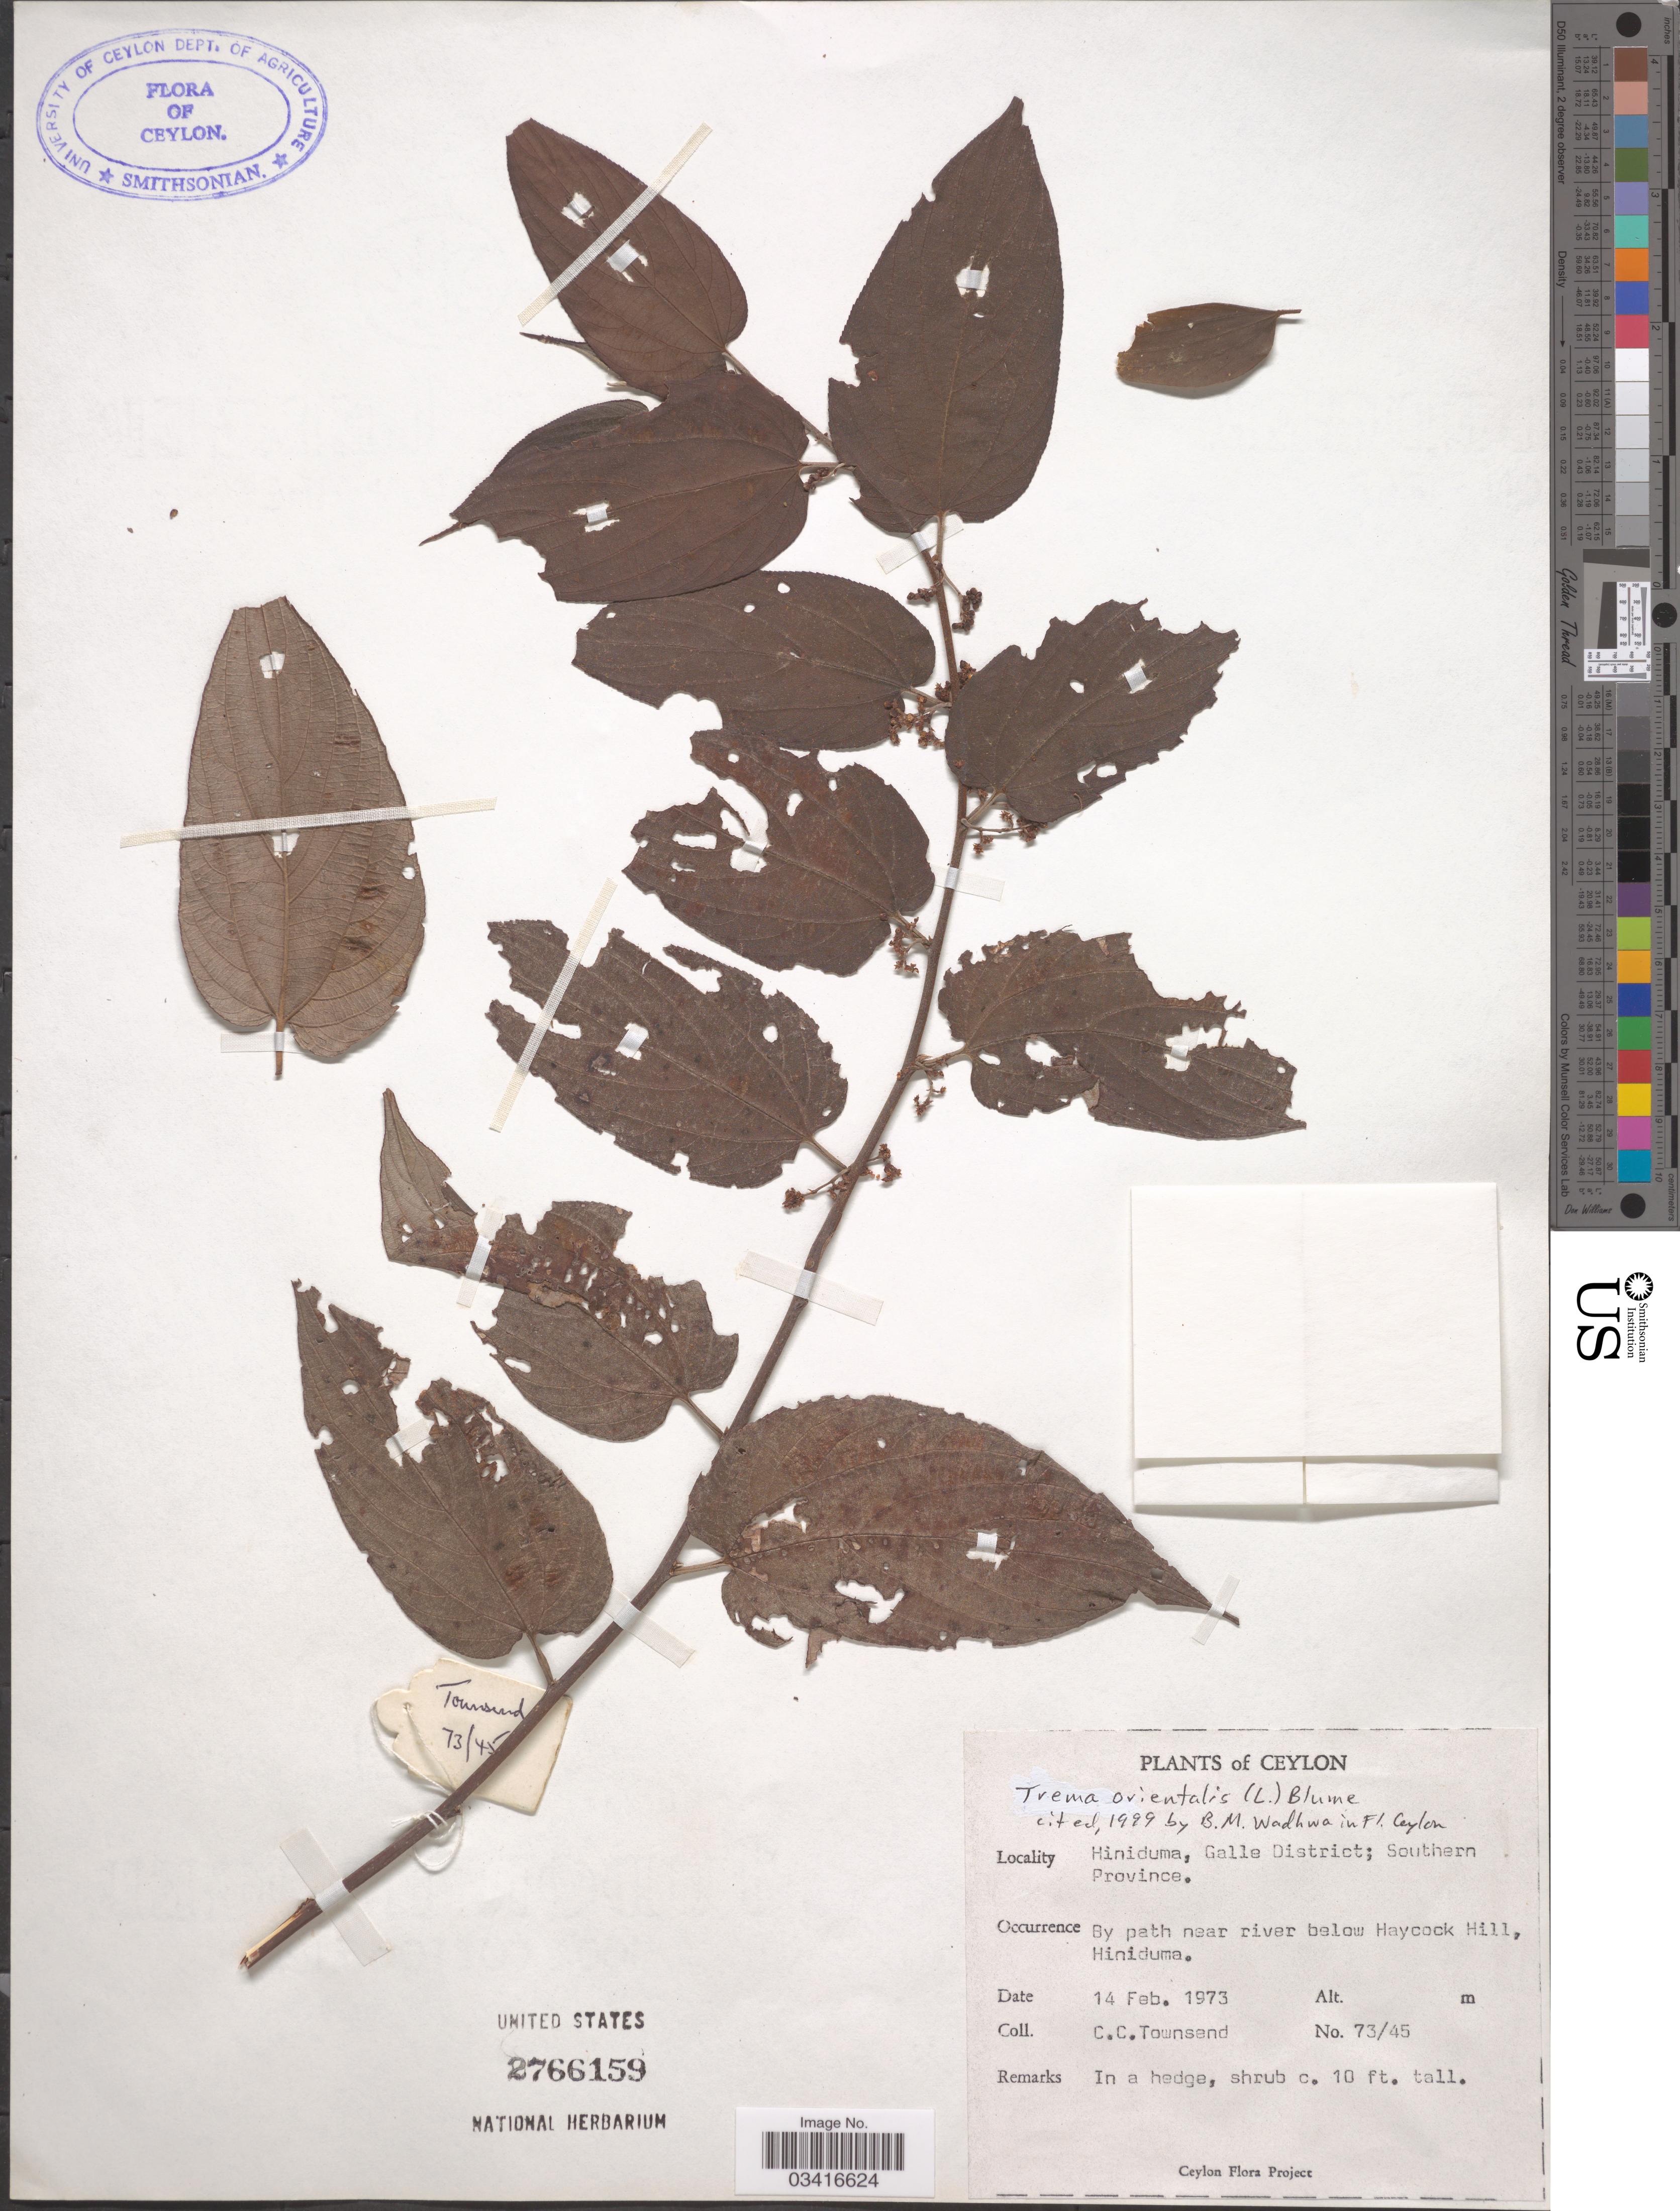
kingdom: Plantae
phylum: Tracheophyta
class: Magnoliopsida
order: Rosales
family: Cannabaceae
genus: Trema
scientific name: Trema orientale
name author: (L.) Blume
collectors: C. C. Townsend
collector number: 73/45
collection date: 1973-02-14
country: Sri Lanka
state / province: Southern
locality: Ceylon. Hiniduma, Galle District. By path near river below Haycock Hill, Hiniduma.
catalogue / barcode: US 2766159